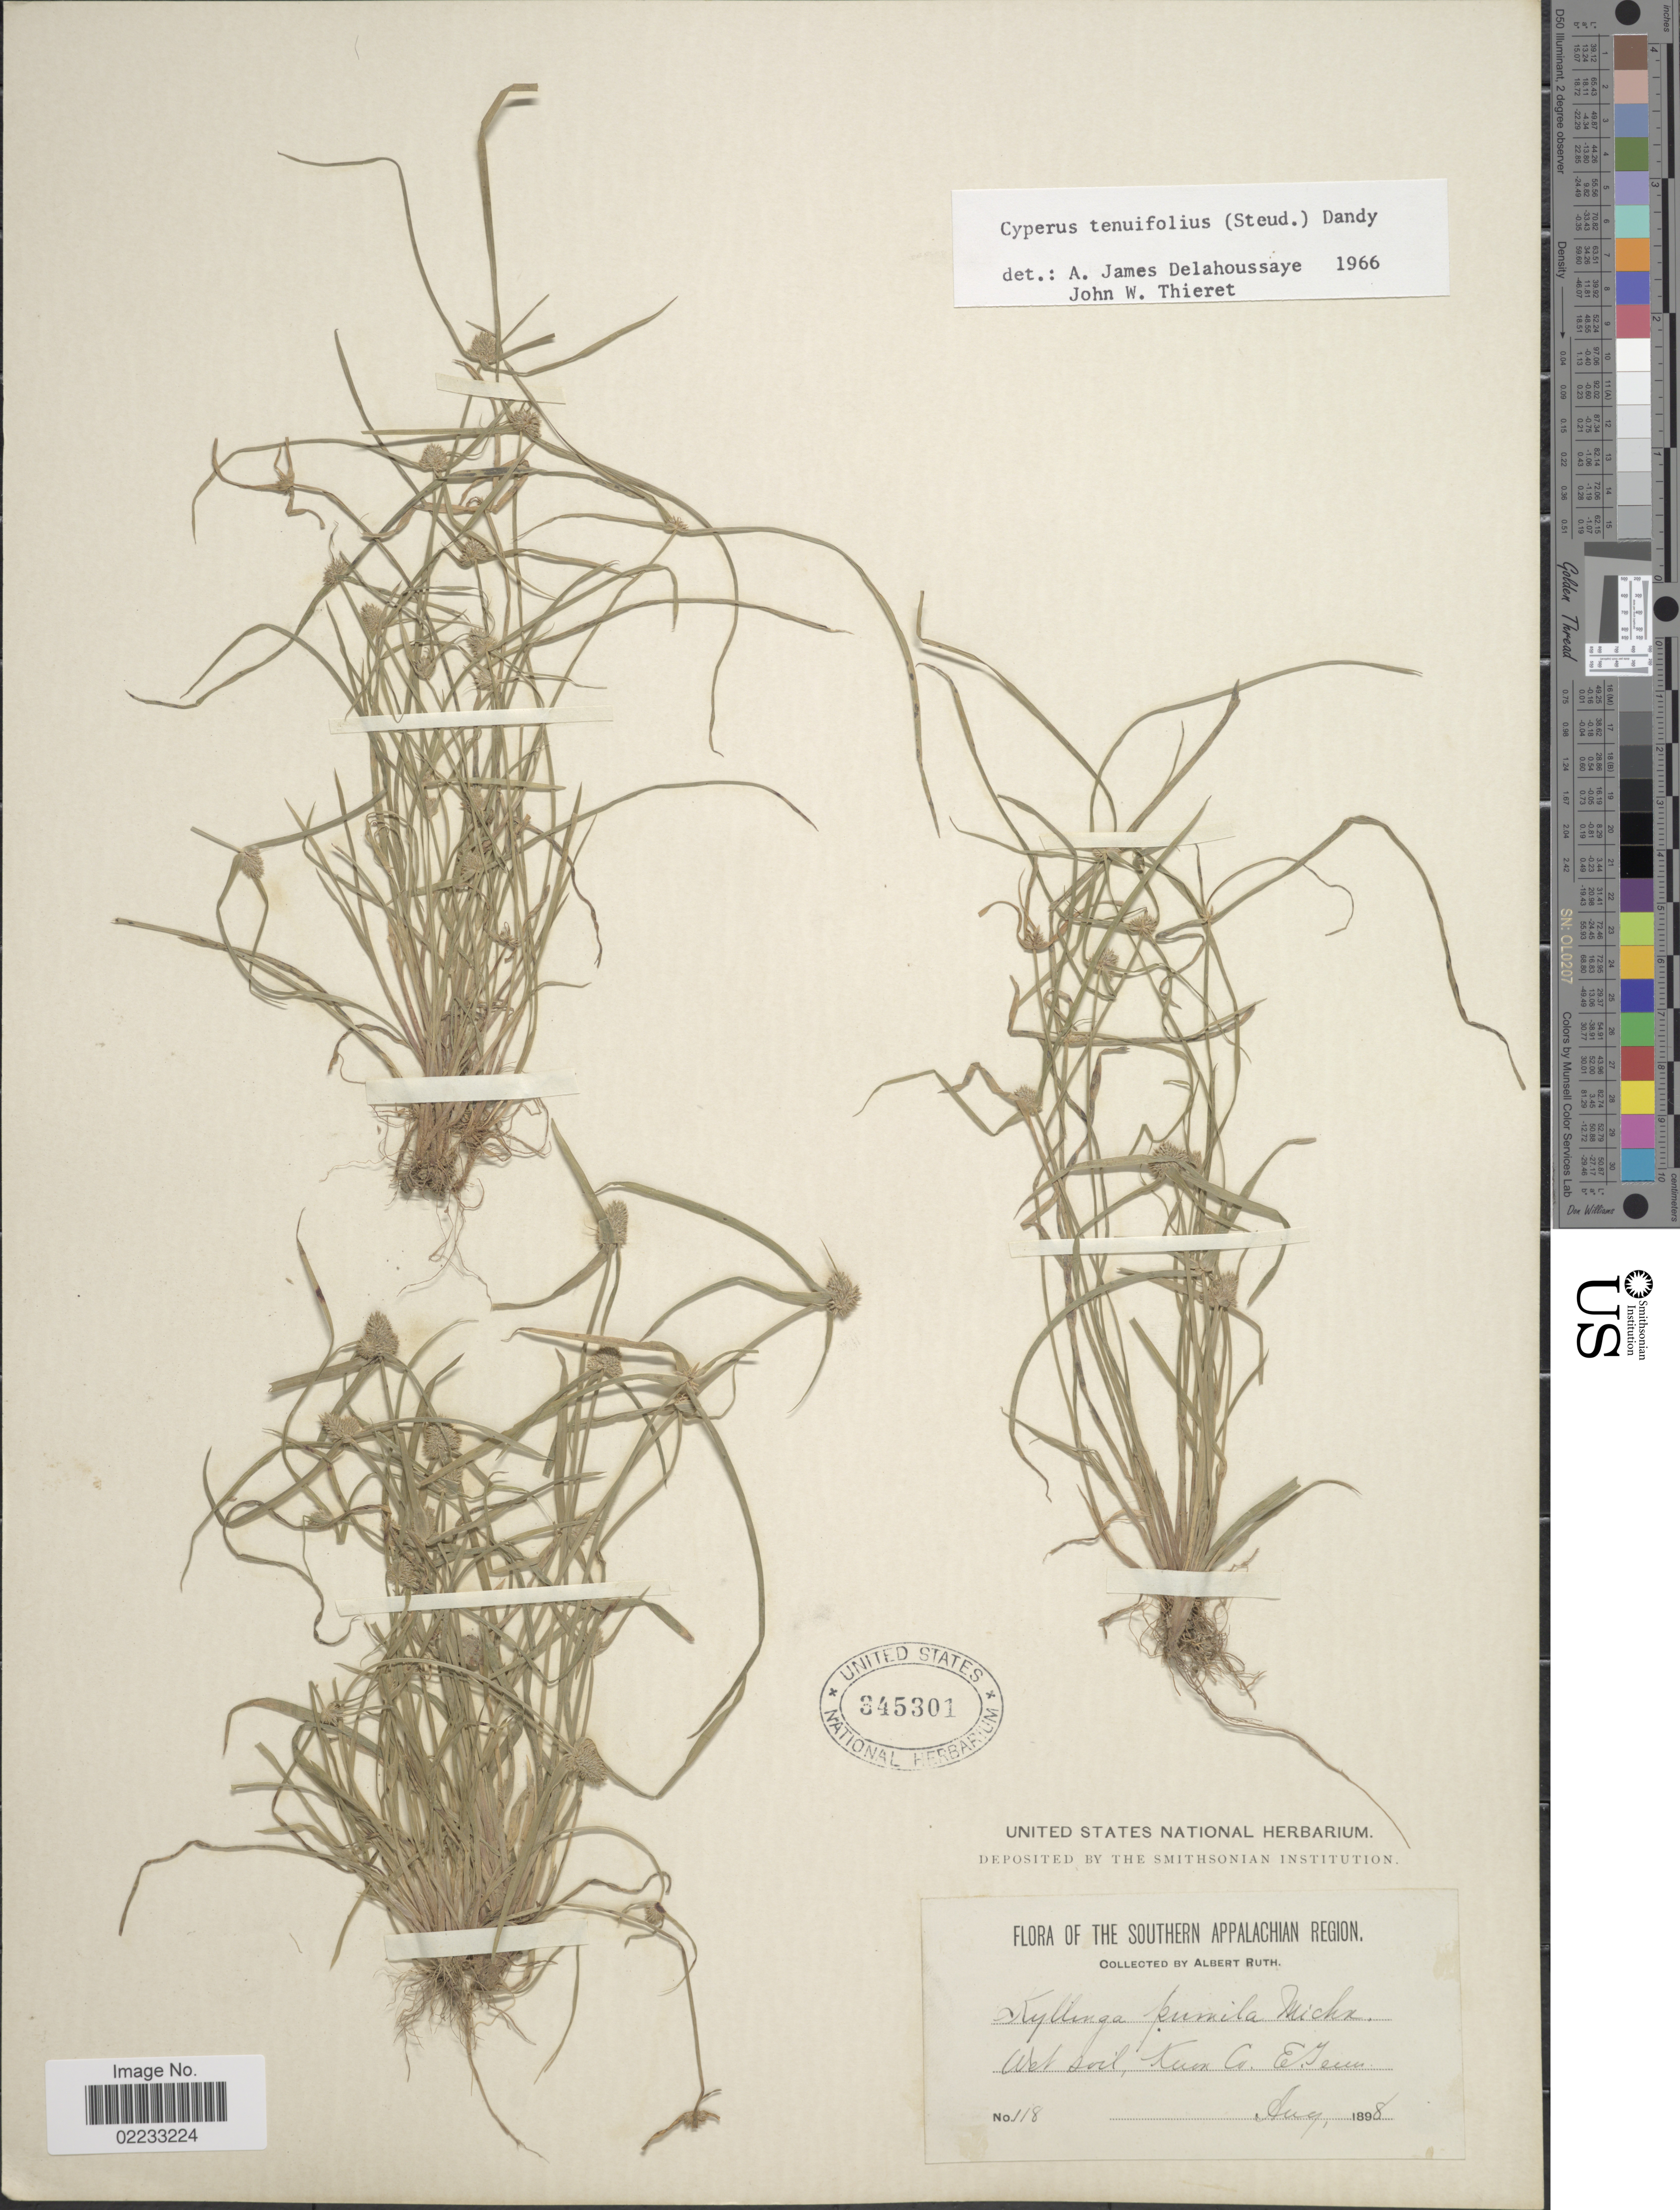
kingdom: Plantae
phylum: Tracheophyta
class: Liliopsida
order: Poales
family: Cyperaceae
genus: Cyperus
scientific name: Cyperus hortensis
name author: (Salzm. ex Steud.) Dorr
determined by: Strong, Mark T., (BOT), Smithsonian Institution - National Museum of Natural History (UNITED STATES)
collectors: A. Ruth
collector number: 118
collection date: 1898-08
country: United States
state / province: Tennessee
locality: The Southern Appalachian Region, Wet soil, Knox Co., E. Tenn.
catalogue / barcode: US 345301